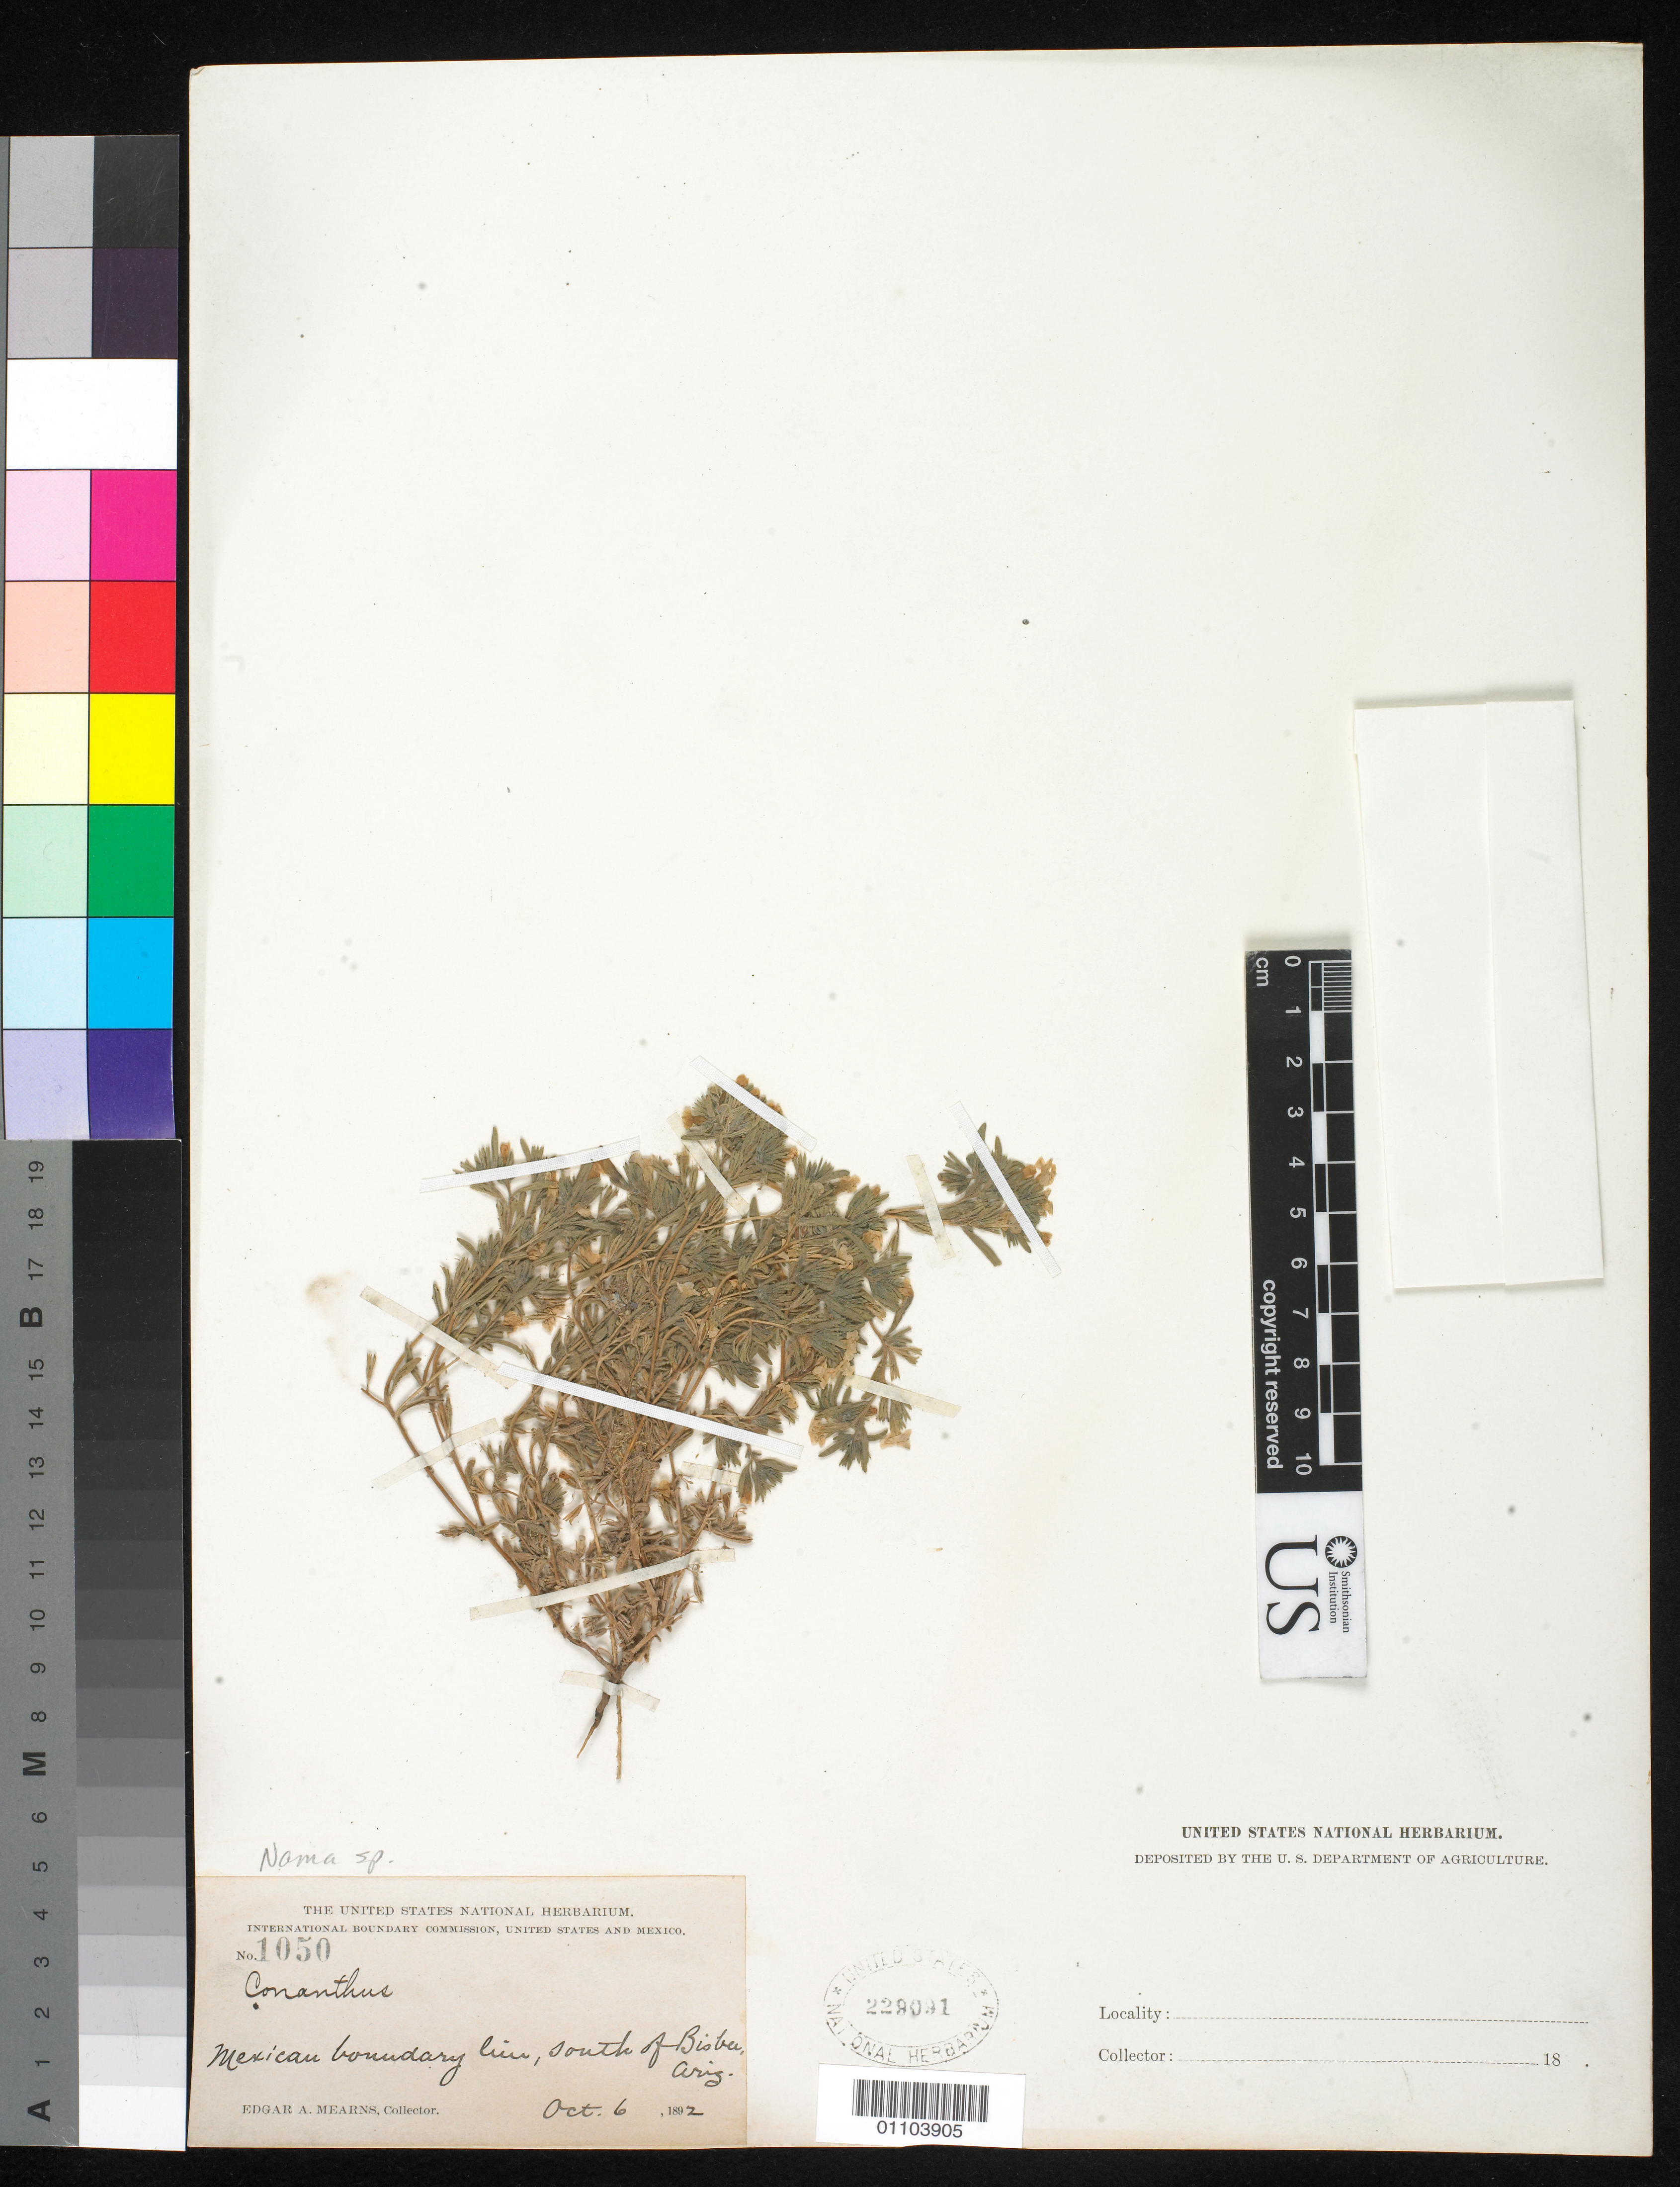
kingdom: Plantae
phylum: Tracheophyta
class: Magnoliopsida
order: Boraginales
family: Namaceae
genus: Nama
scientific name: Nama sp.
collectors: E. A. Mearns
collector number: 1050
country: United States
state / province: Arizona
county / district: Chochise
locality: Mexican Boundary Line, S of Bisbee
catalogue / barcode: US 229091